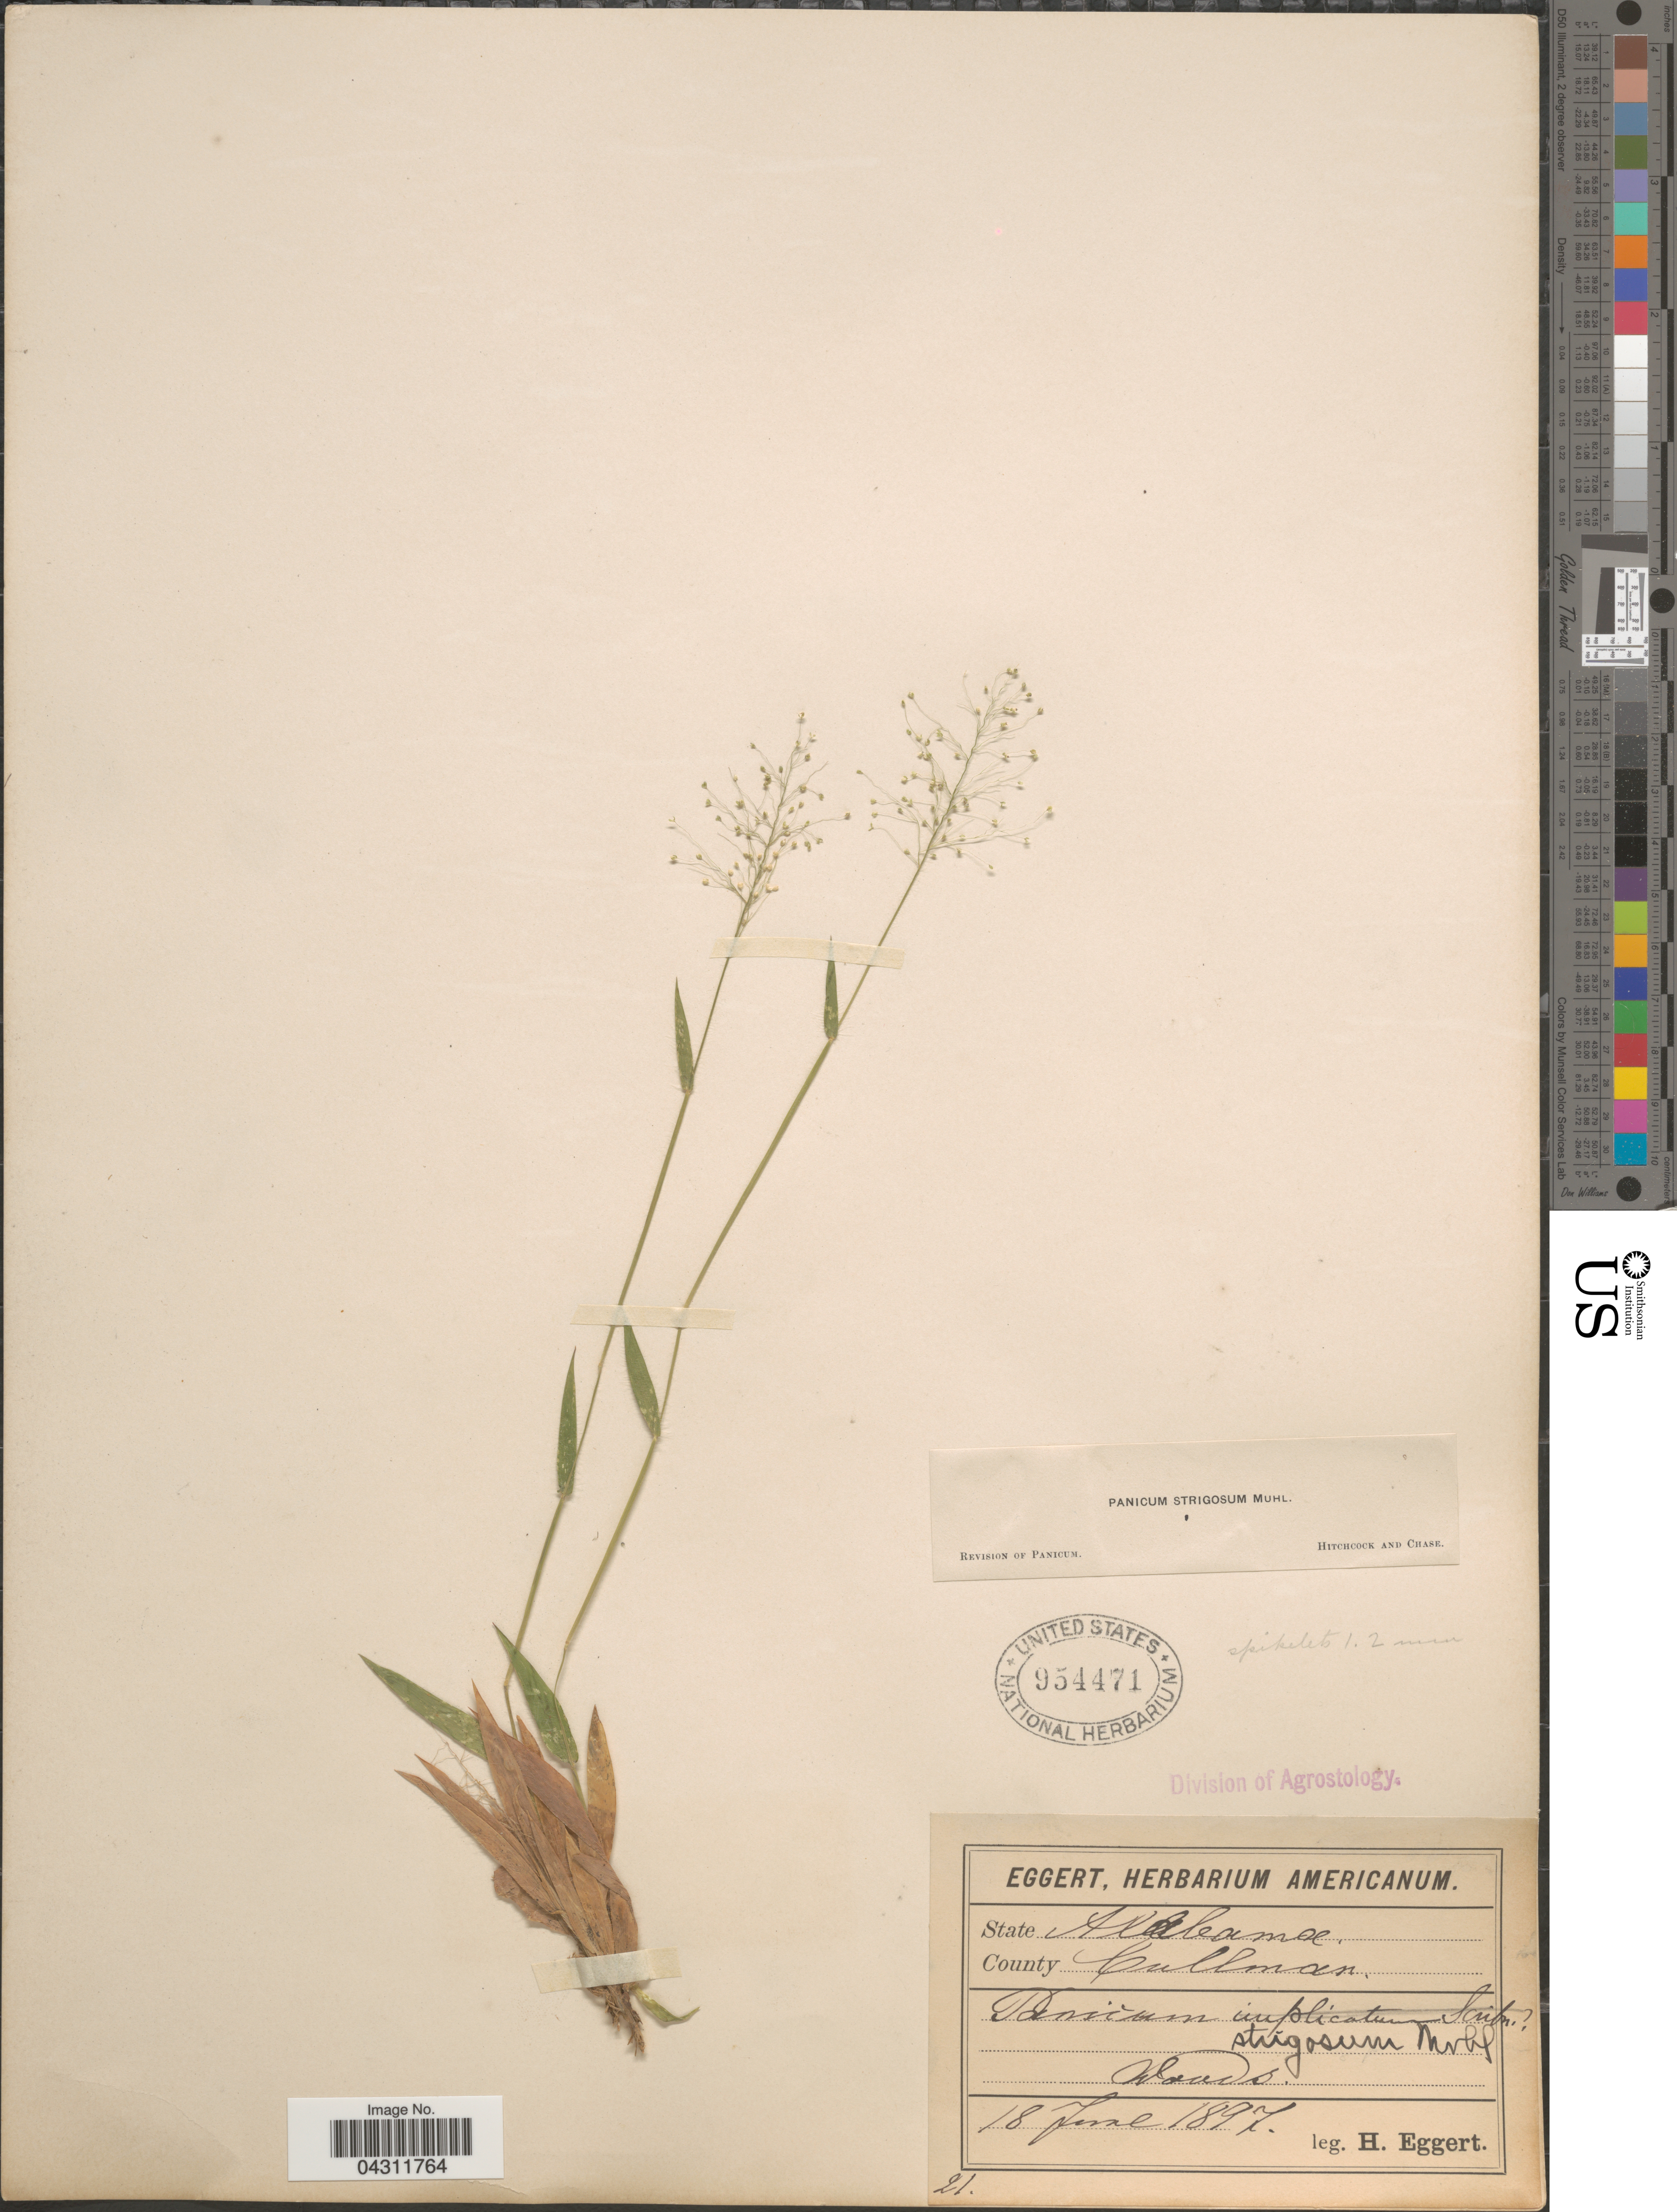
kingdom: Plantae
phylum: Tracheophyta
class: Liliopsida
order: Poales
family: Poaceae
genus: Dichanthelium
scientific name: Dichanthelium strigosum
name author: (Muhl. ex Elliott) Freckmann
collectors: H. Eggert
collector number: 21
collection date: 1897-06-18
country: United States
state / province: Alabama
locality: County Cullman. Woods.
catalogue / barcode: US 954471